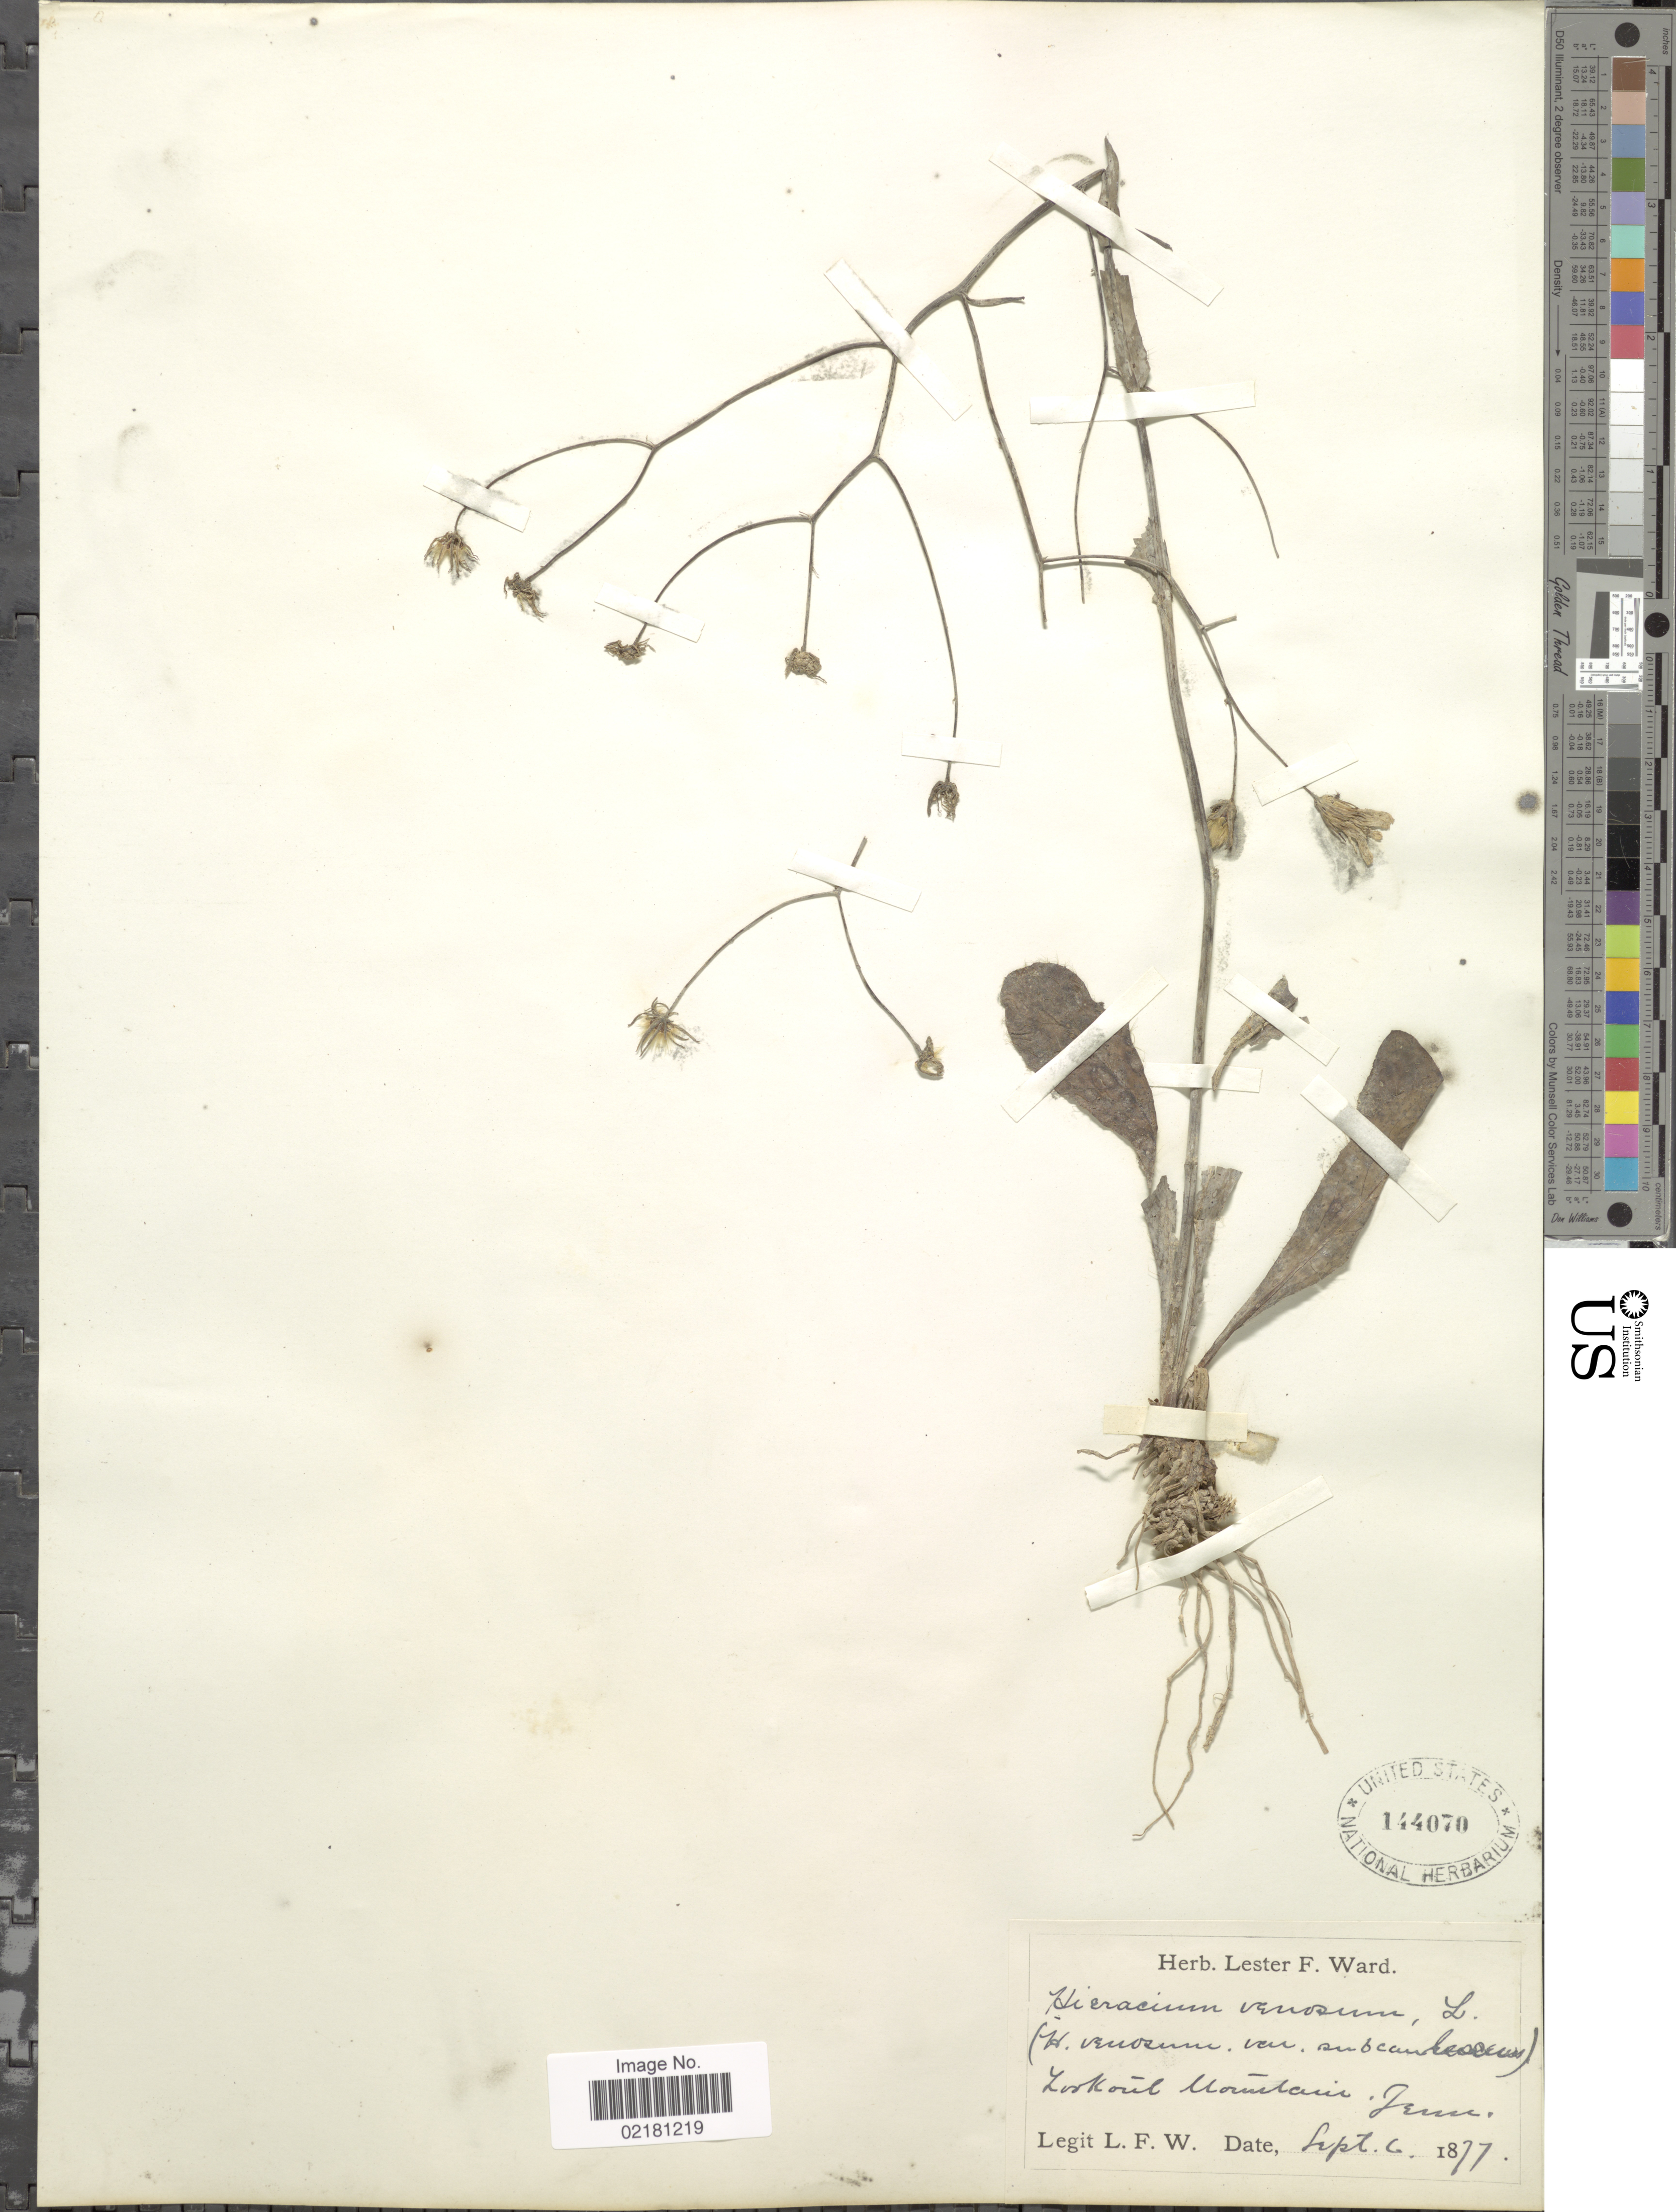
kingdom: Plantae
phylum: Tracheophyta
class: Magnoliopsida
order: Asterales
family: Asteraceae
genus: Hieracium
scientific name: Hieracium venosum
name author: L.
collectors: L. F. Ward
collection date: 1877-09-06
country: United States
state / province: Tennessee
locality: Lookout Mountain, Tenn.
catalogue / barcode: US 144070